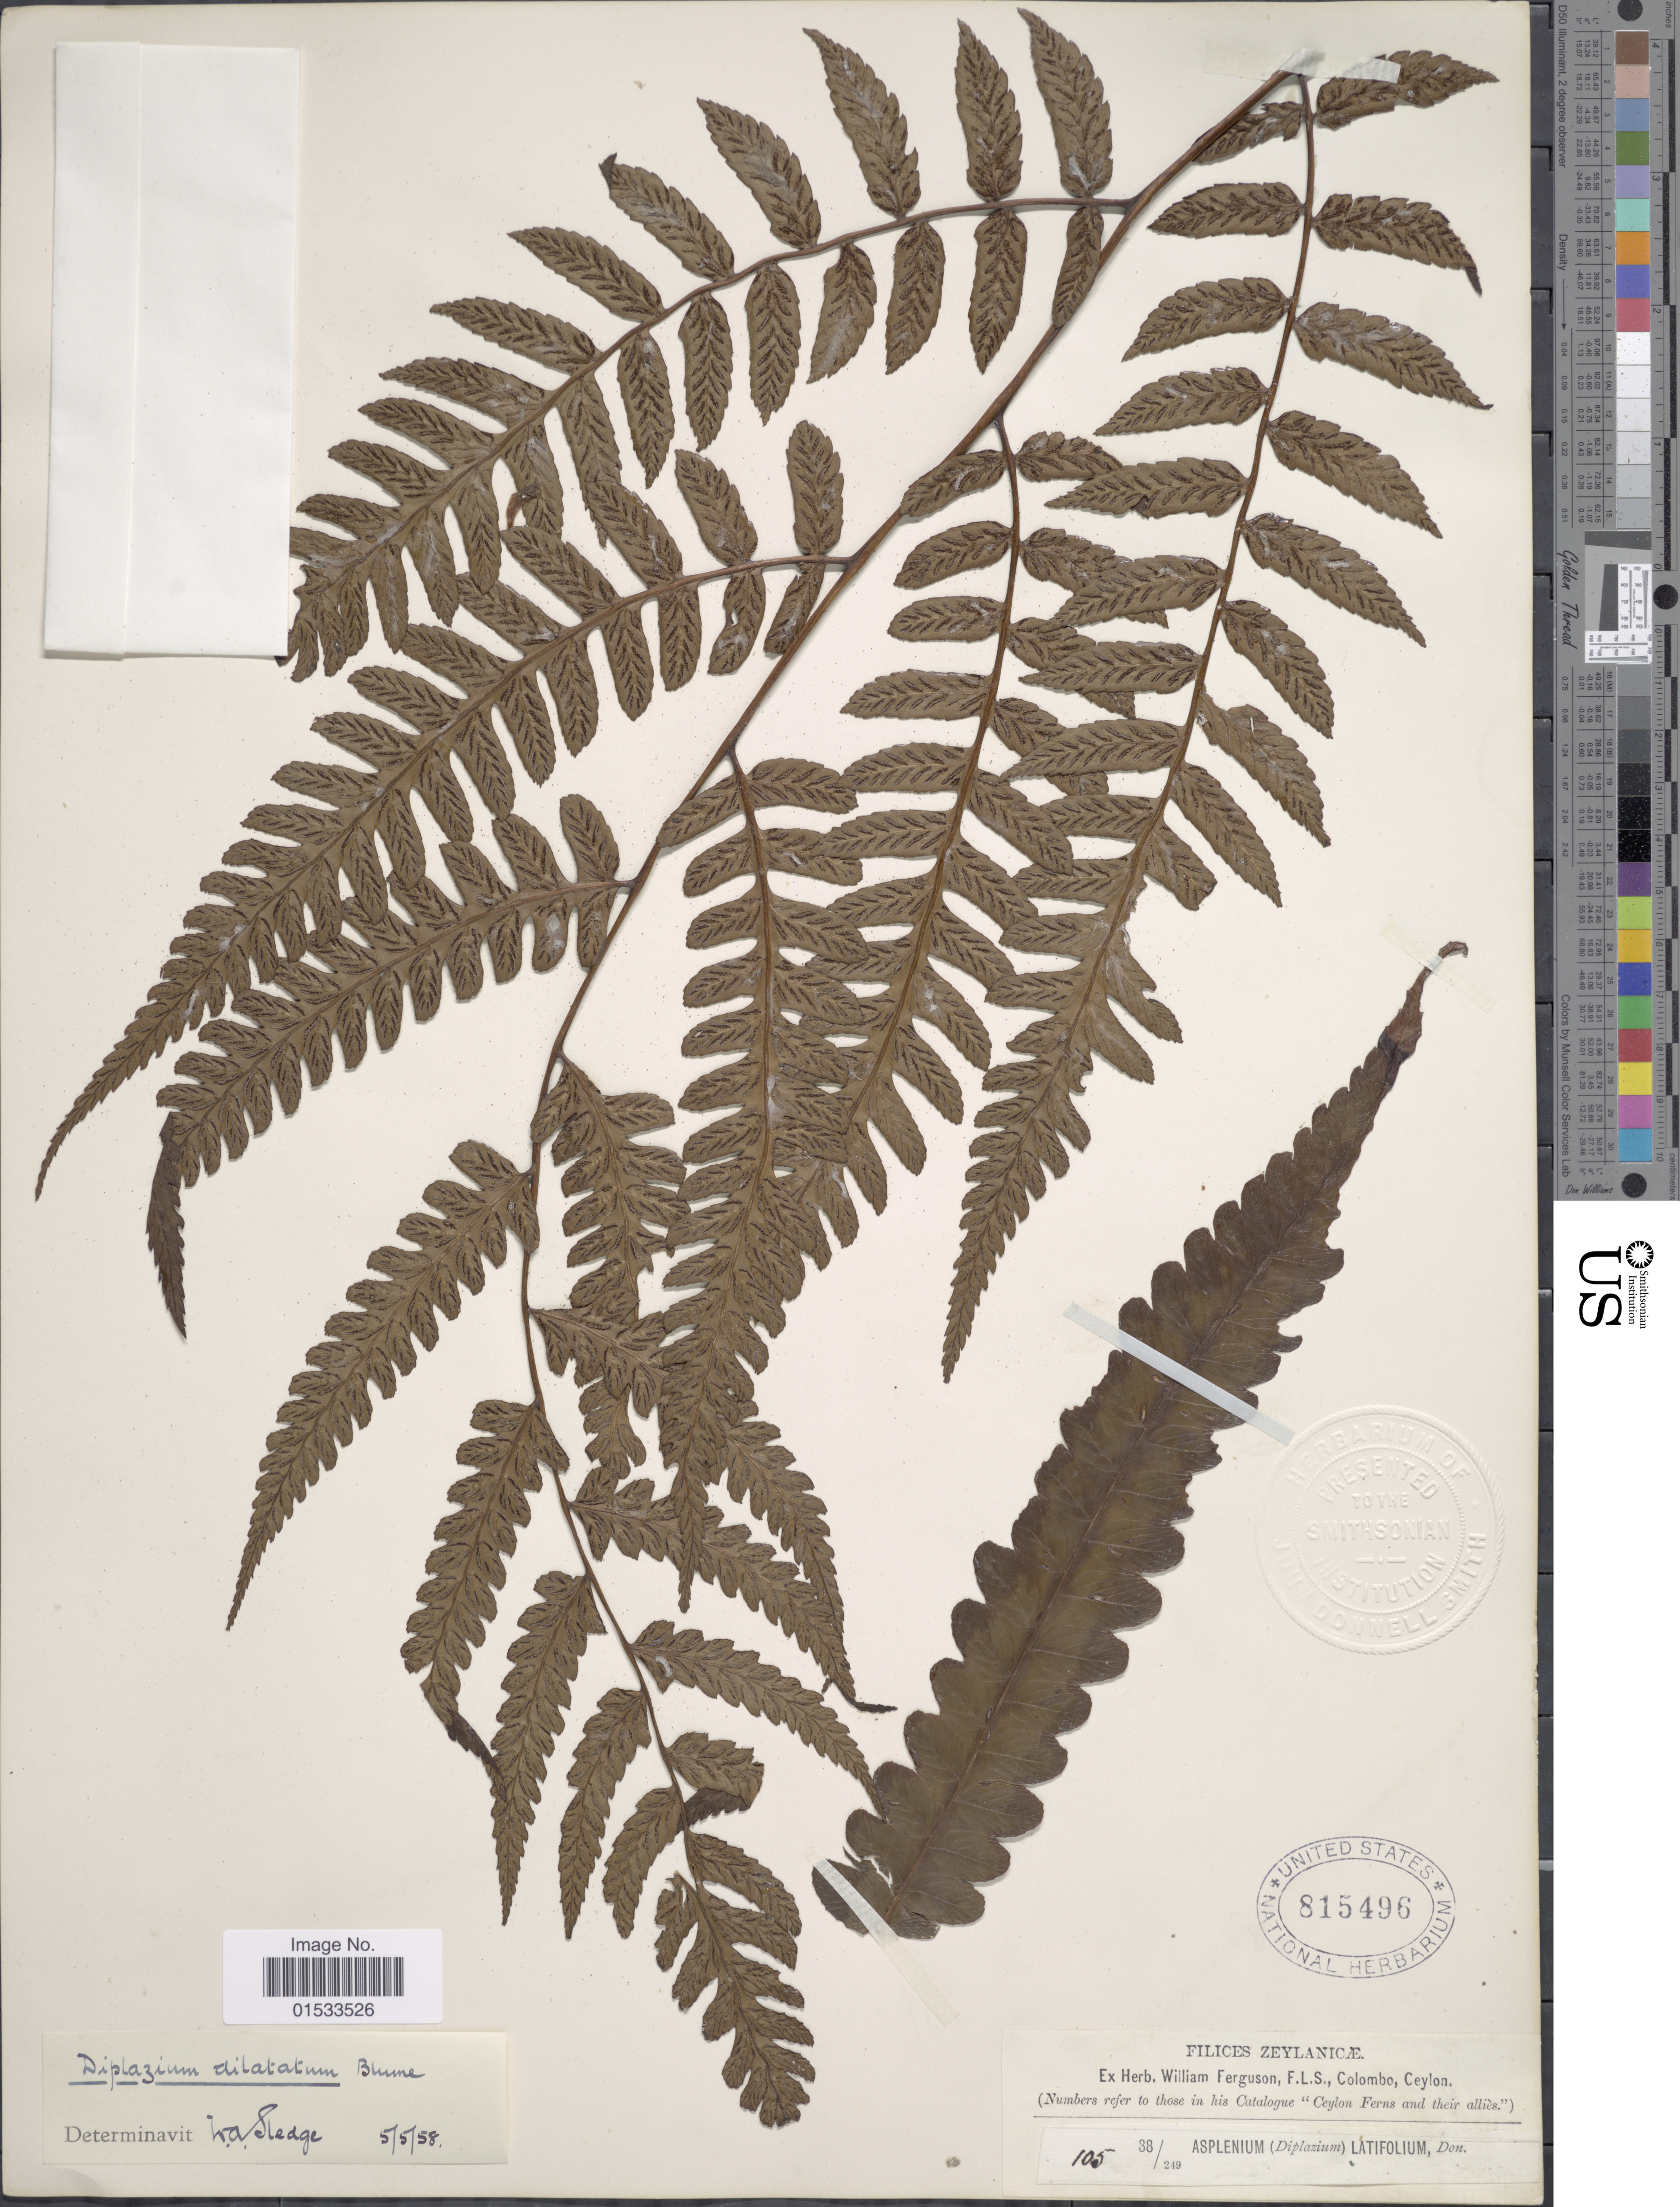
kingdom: Plantae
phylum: Tracheophyta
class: Polypodiopsida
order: Polypodiales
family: Athyriaceae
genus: Diplazium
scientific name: Diplazium dilatatum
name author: Blume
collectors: ex herb. W. Ferguson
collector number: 105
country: Sri Lanka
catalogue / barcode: US 815496